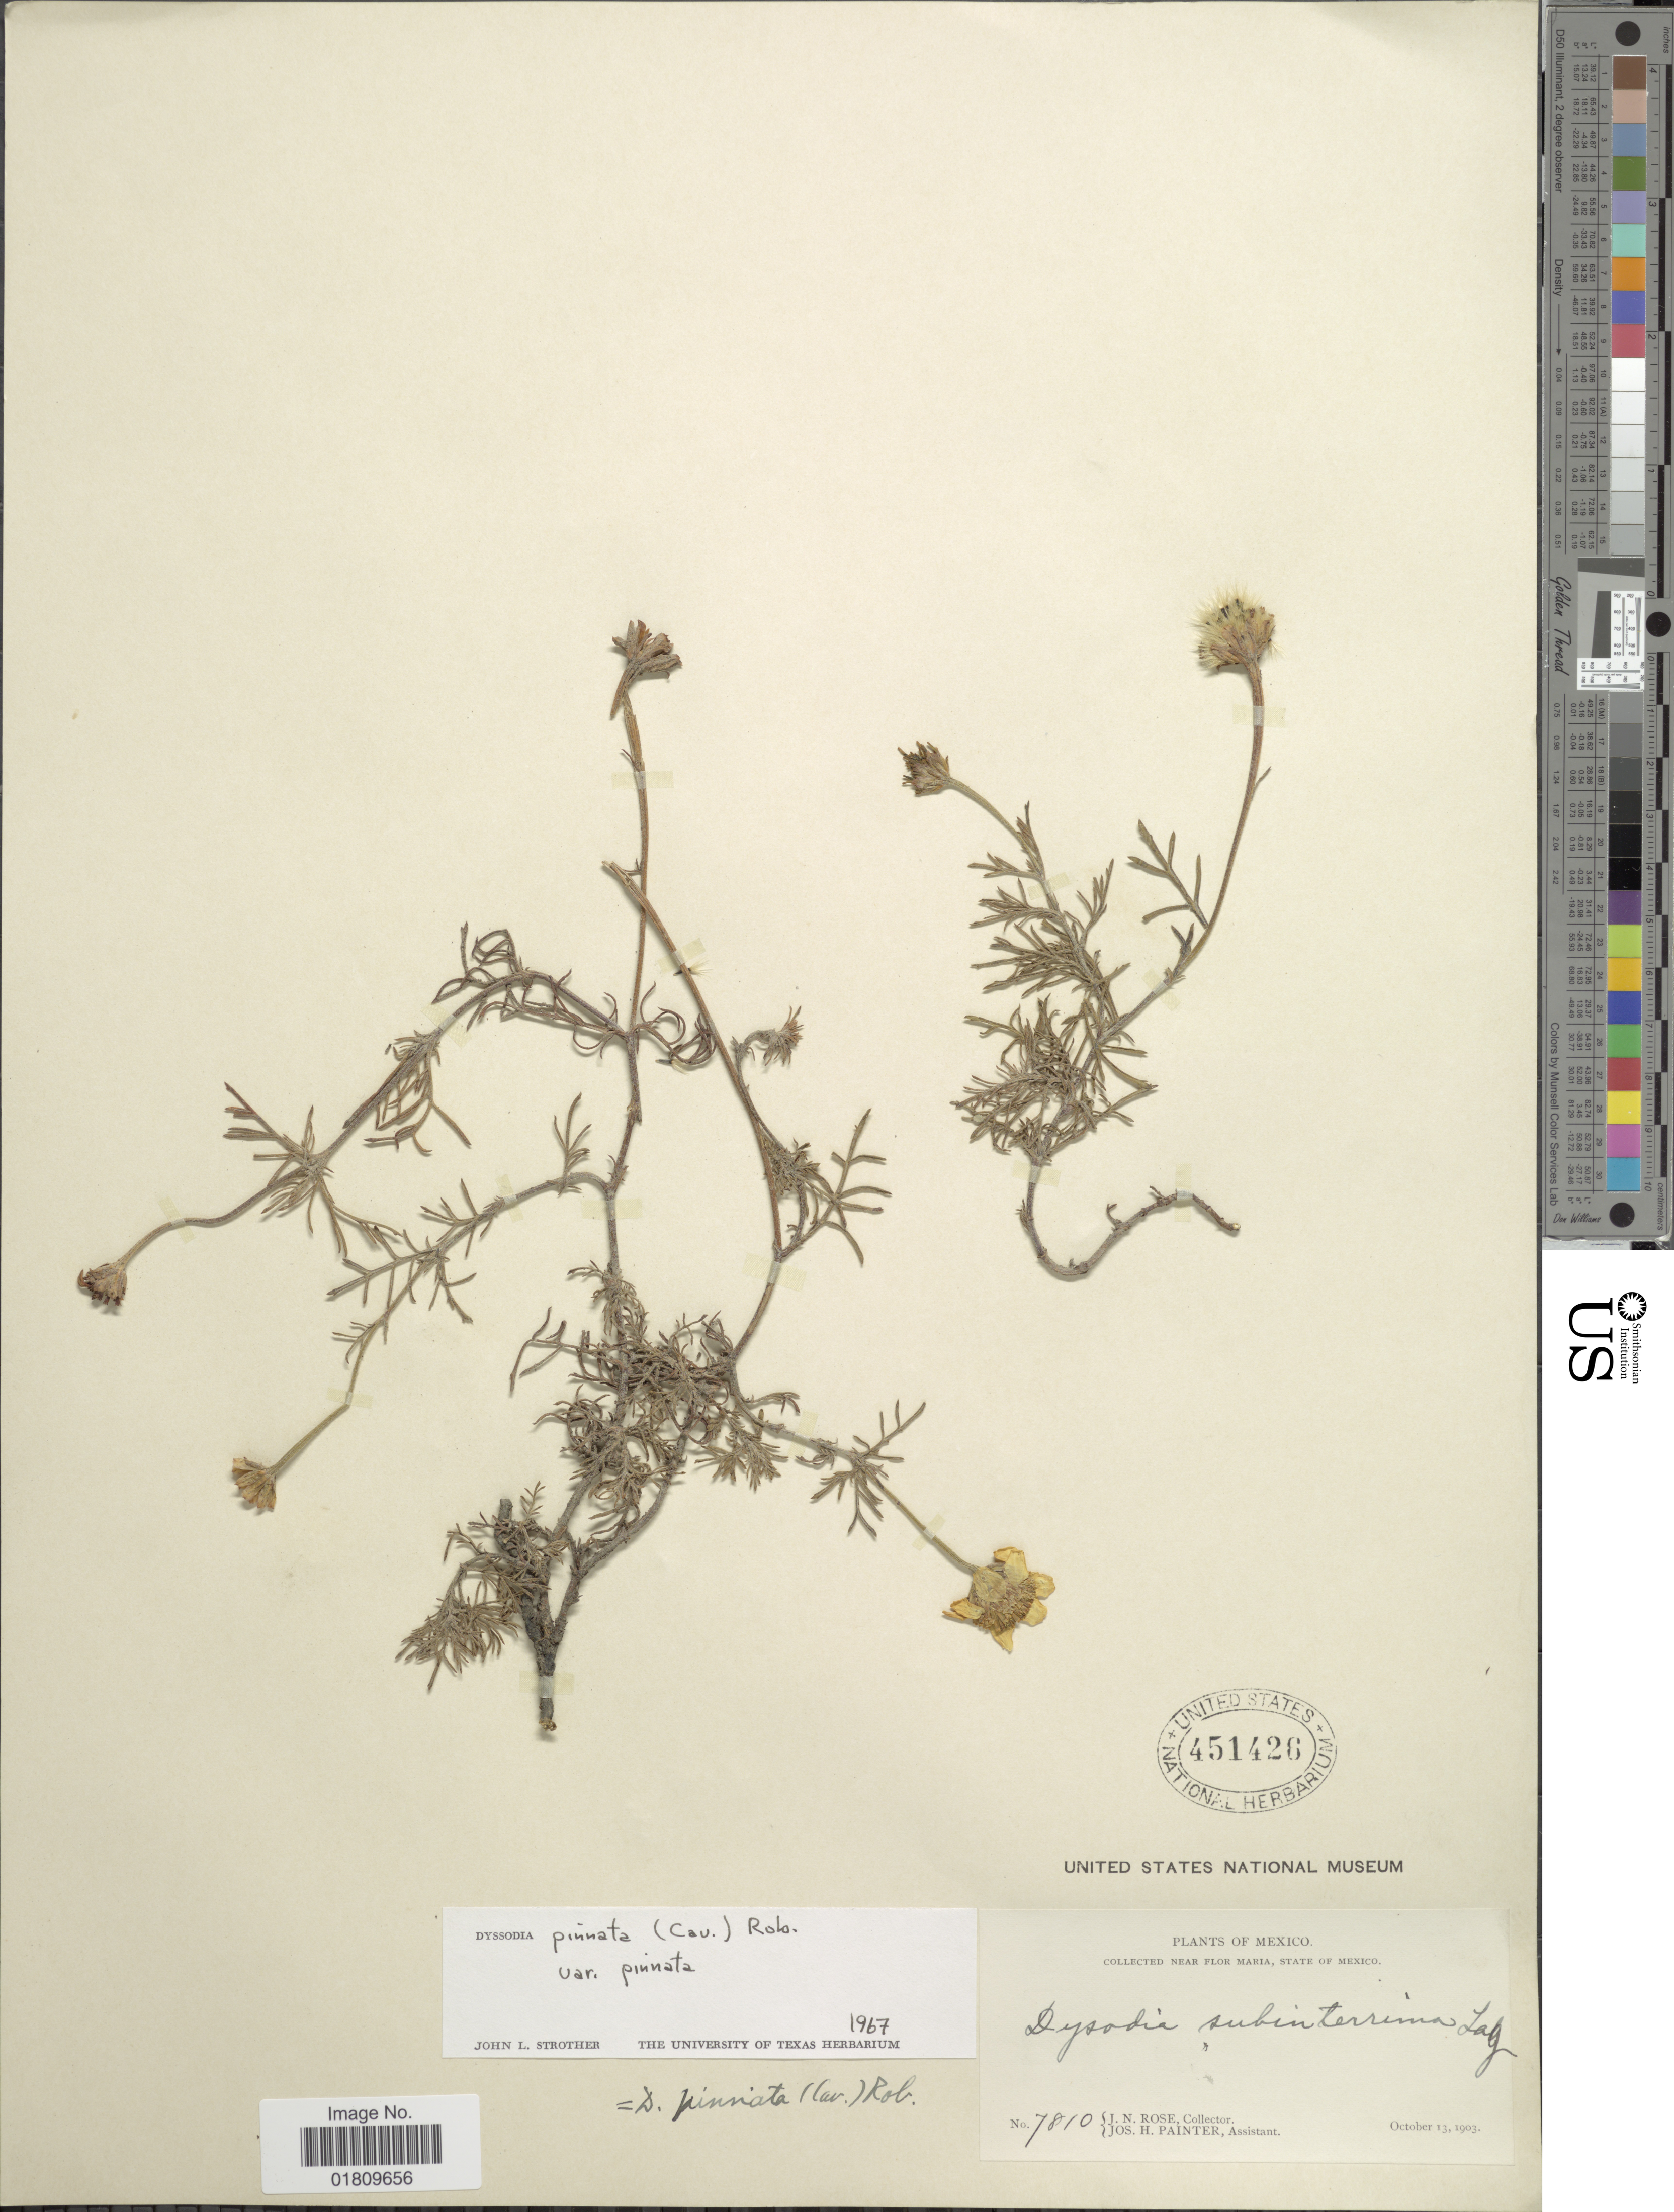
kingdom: Plantae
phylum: Tracheophyta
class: Magnoliopsida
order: Asterales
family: Asteraceae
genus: Dyssodia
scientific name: Dyssodia pinnata var. pinnata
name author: (Cav.) B.L. Rob.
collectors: J. N. Rose & J. H. Painter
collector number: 7810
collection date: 1903-10-13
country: Mexico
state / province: México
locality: Near Flor Maria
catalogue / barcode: US 451426